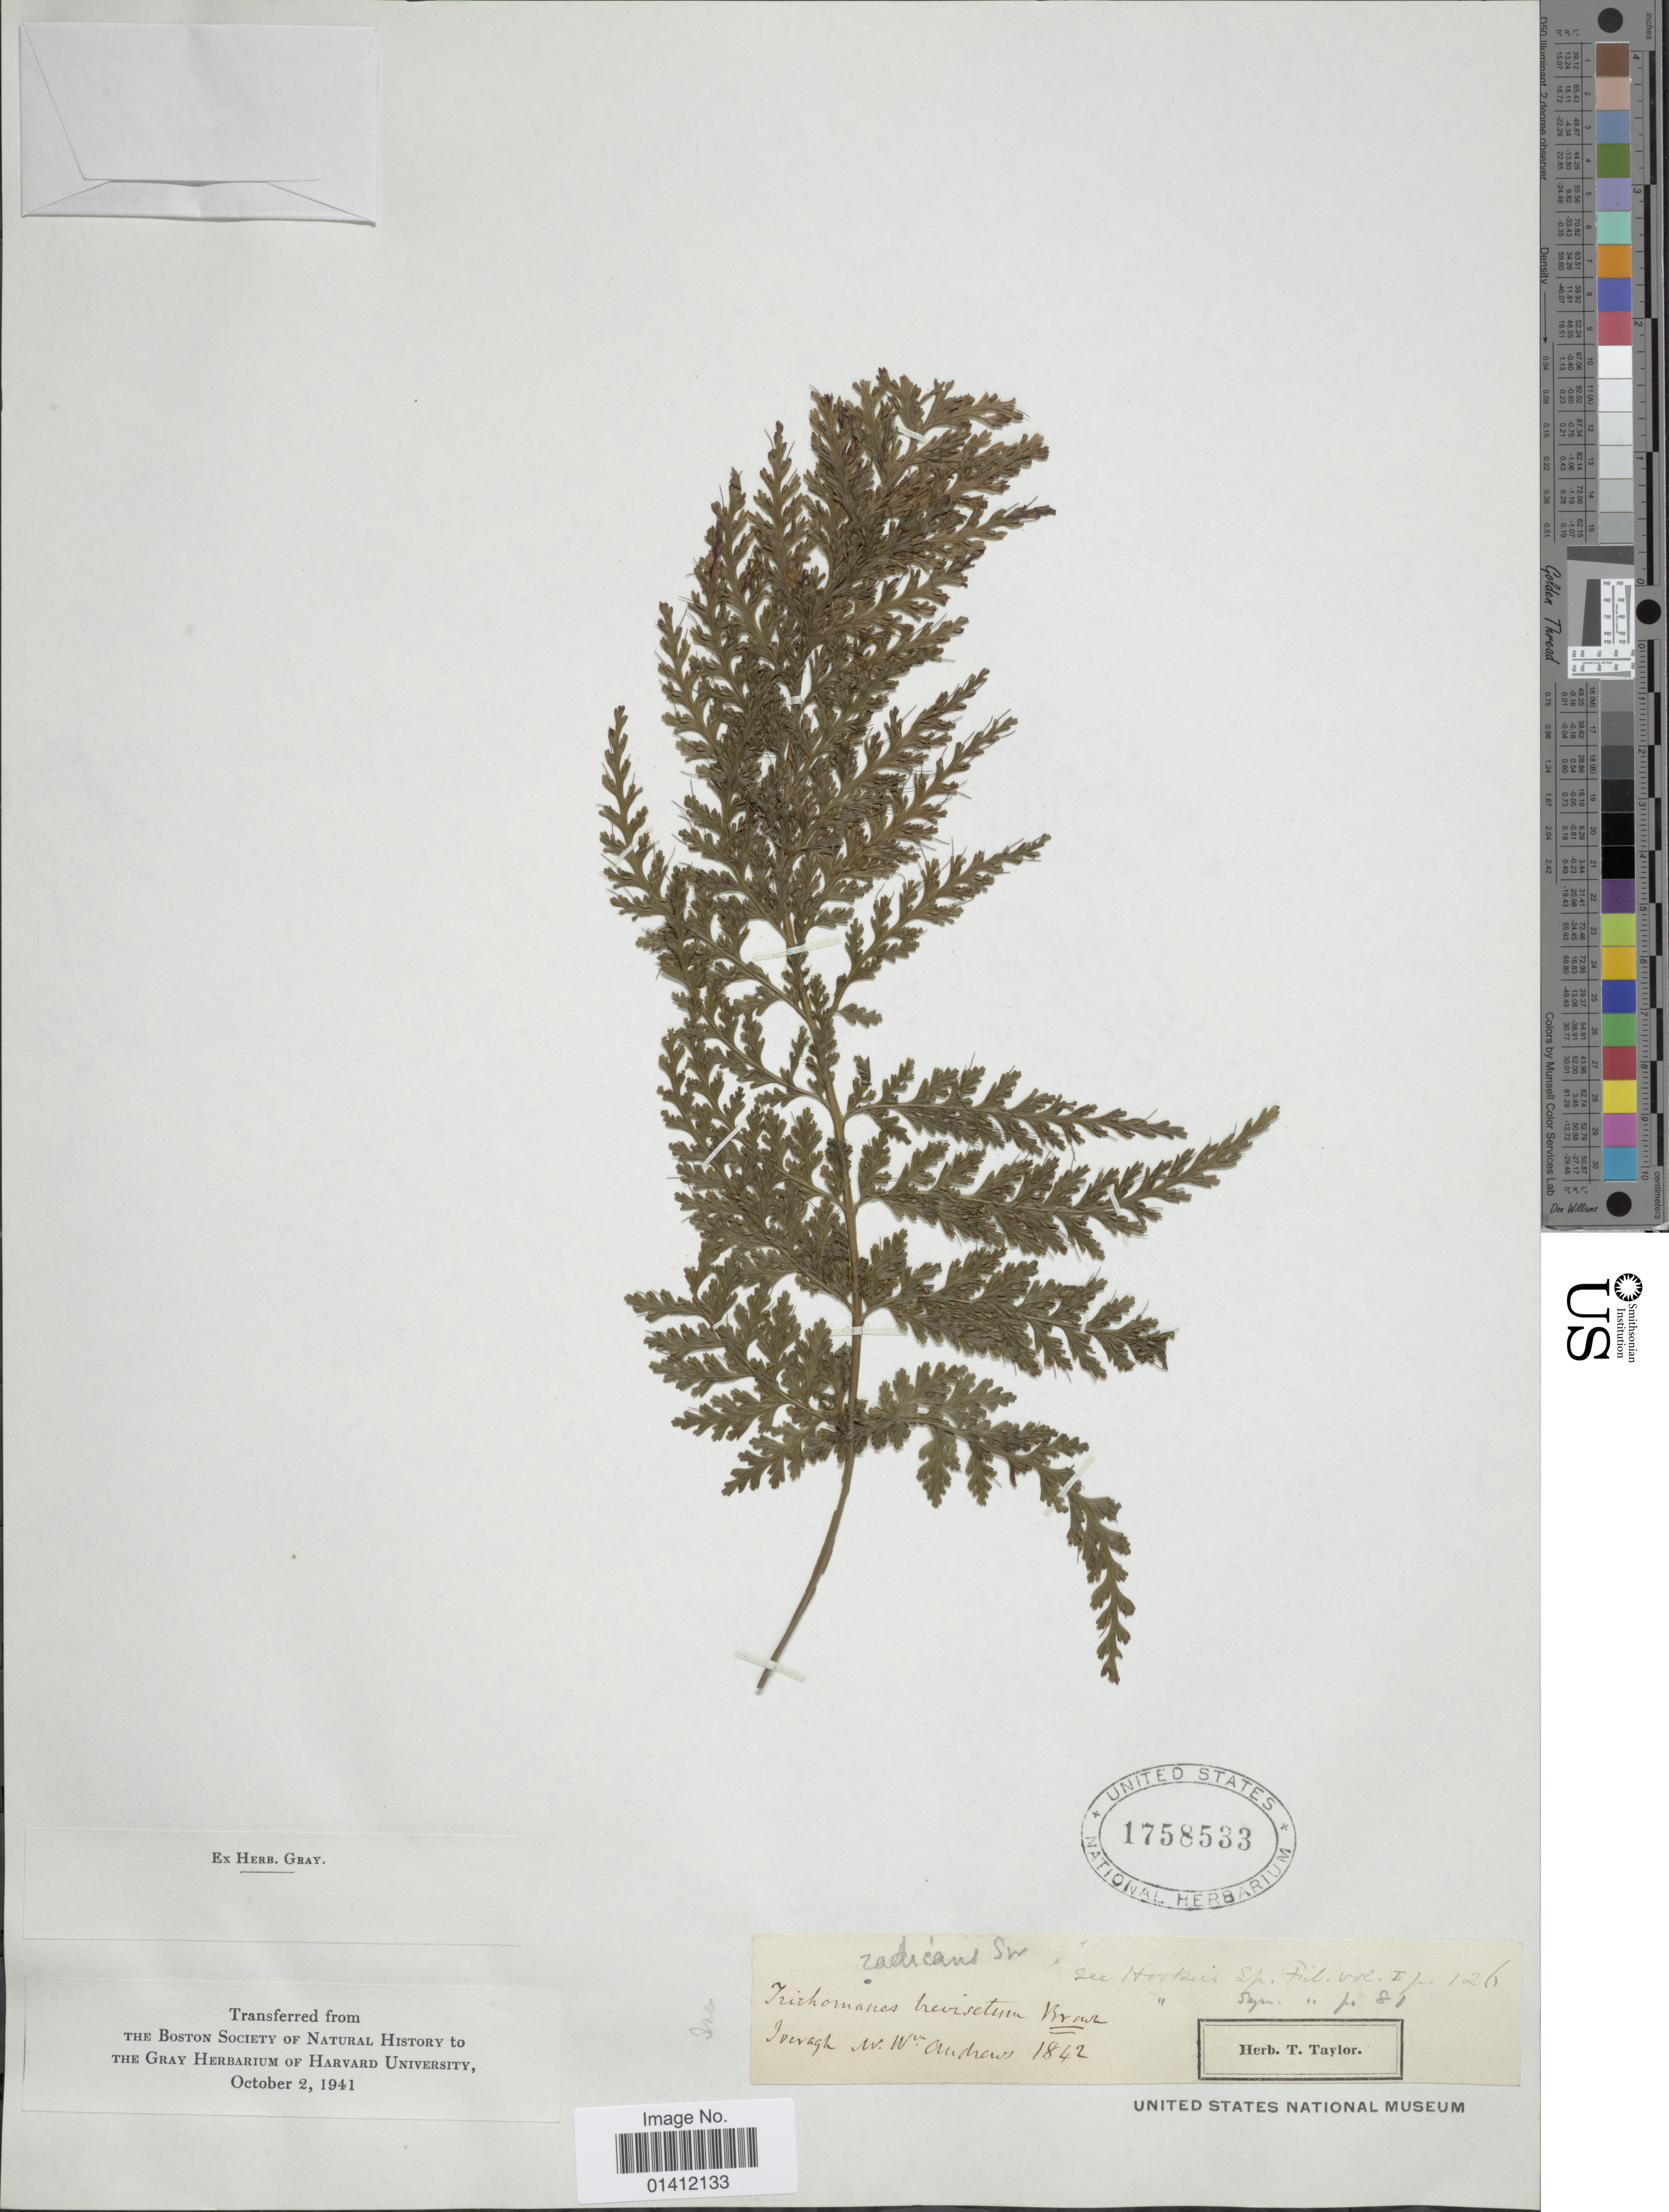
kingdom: Plantae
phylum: Tracheophyta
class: Polypodiopsida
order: Hymenophyllales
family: Hymenophyllaceae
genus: Vandenboschia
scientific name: Vandenboschia speciosa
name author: (Willd.) G. Kunkel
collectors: W. Andrews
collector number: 126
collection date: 1842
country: Australia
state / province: Queensland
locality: Iveragh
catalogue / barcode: US 1758533